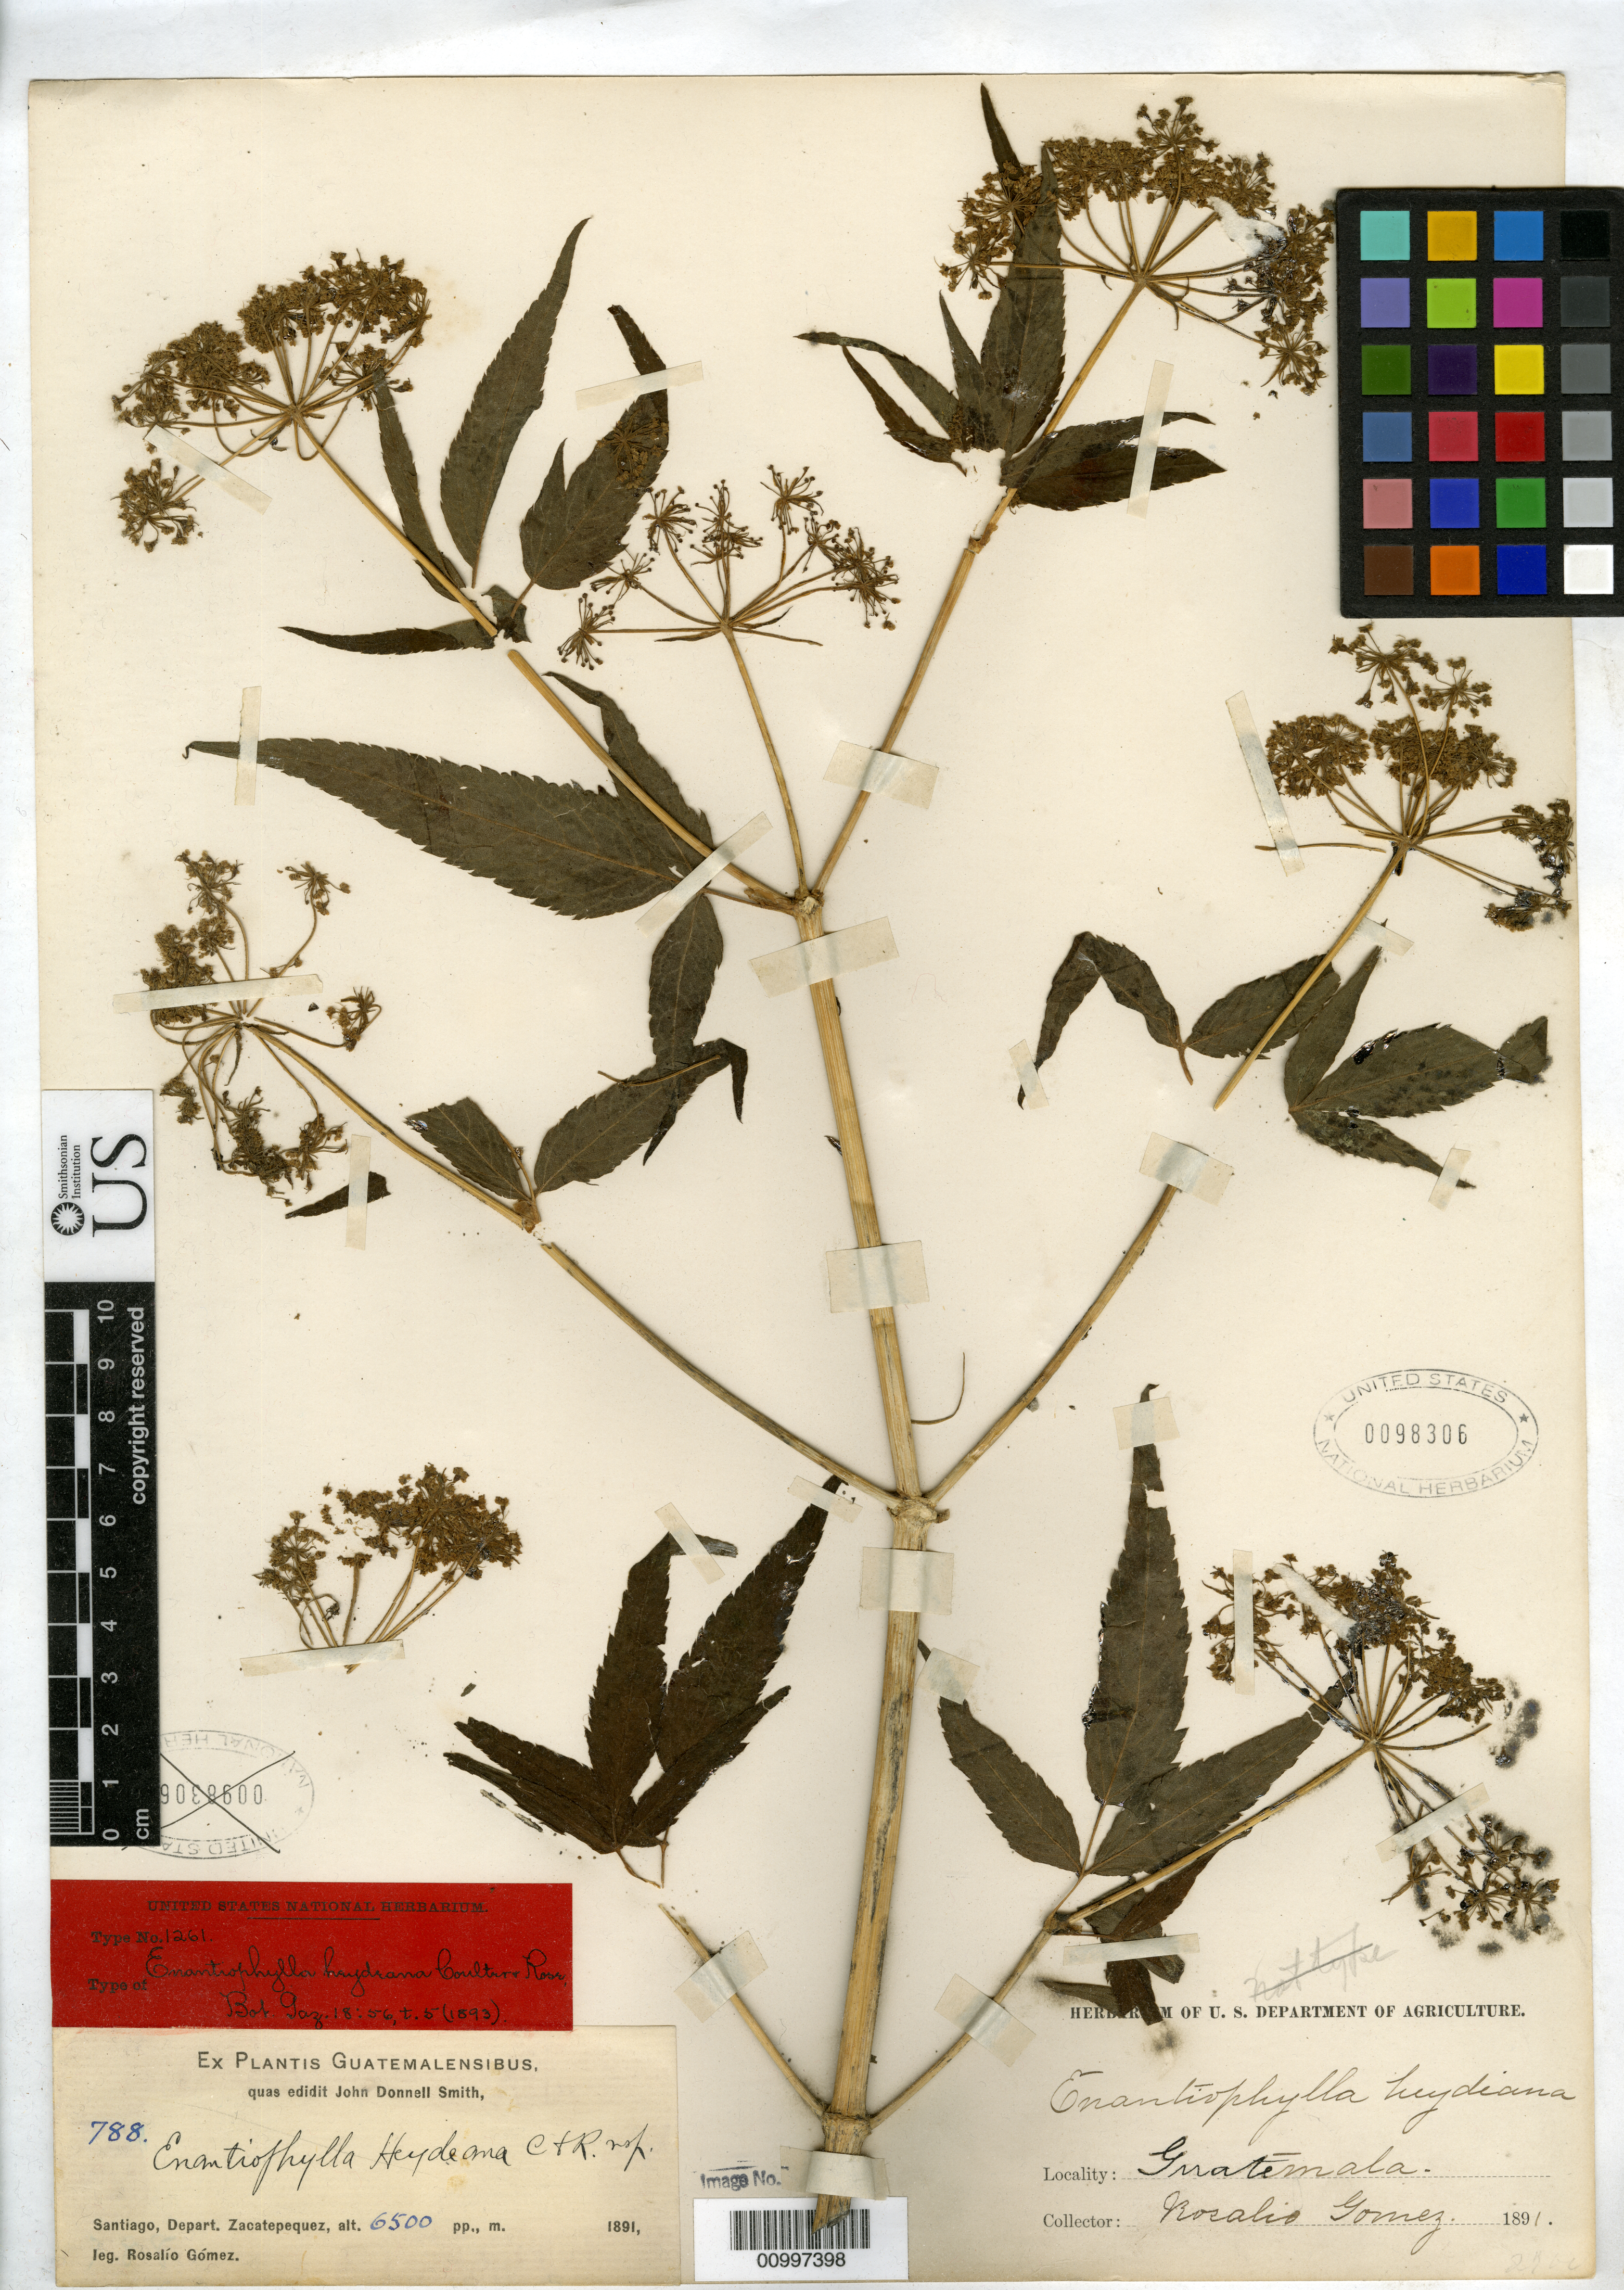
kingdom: Plantae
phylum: Tracheophyta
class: Magnoliopsida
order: Apiales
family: Apiaceae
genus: Enantiophylla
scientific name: Enantiophylla heydeana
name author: J.M. Coult. & Rose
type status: Isolectotype; Syntype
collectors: R. Gómez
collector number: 788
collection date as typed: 1891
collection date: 1891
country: Guatemala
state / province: Sacatepéquez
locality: Santiago, Depart. Zacatepequez.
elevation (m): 1981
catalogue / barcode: US 98306